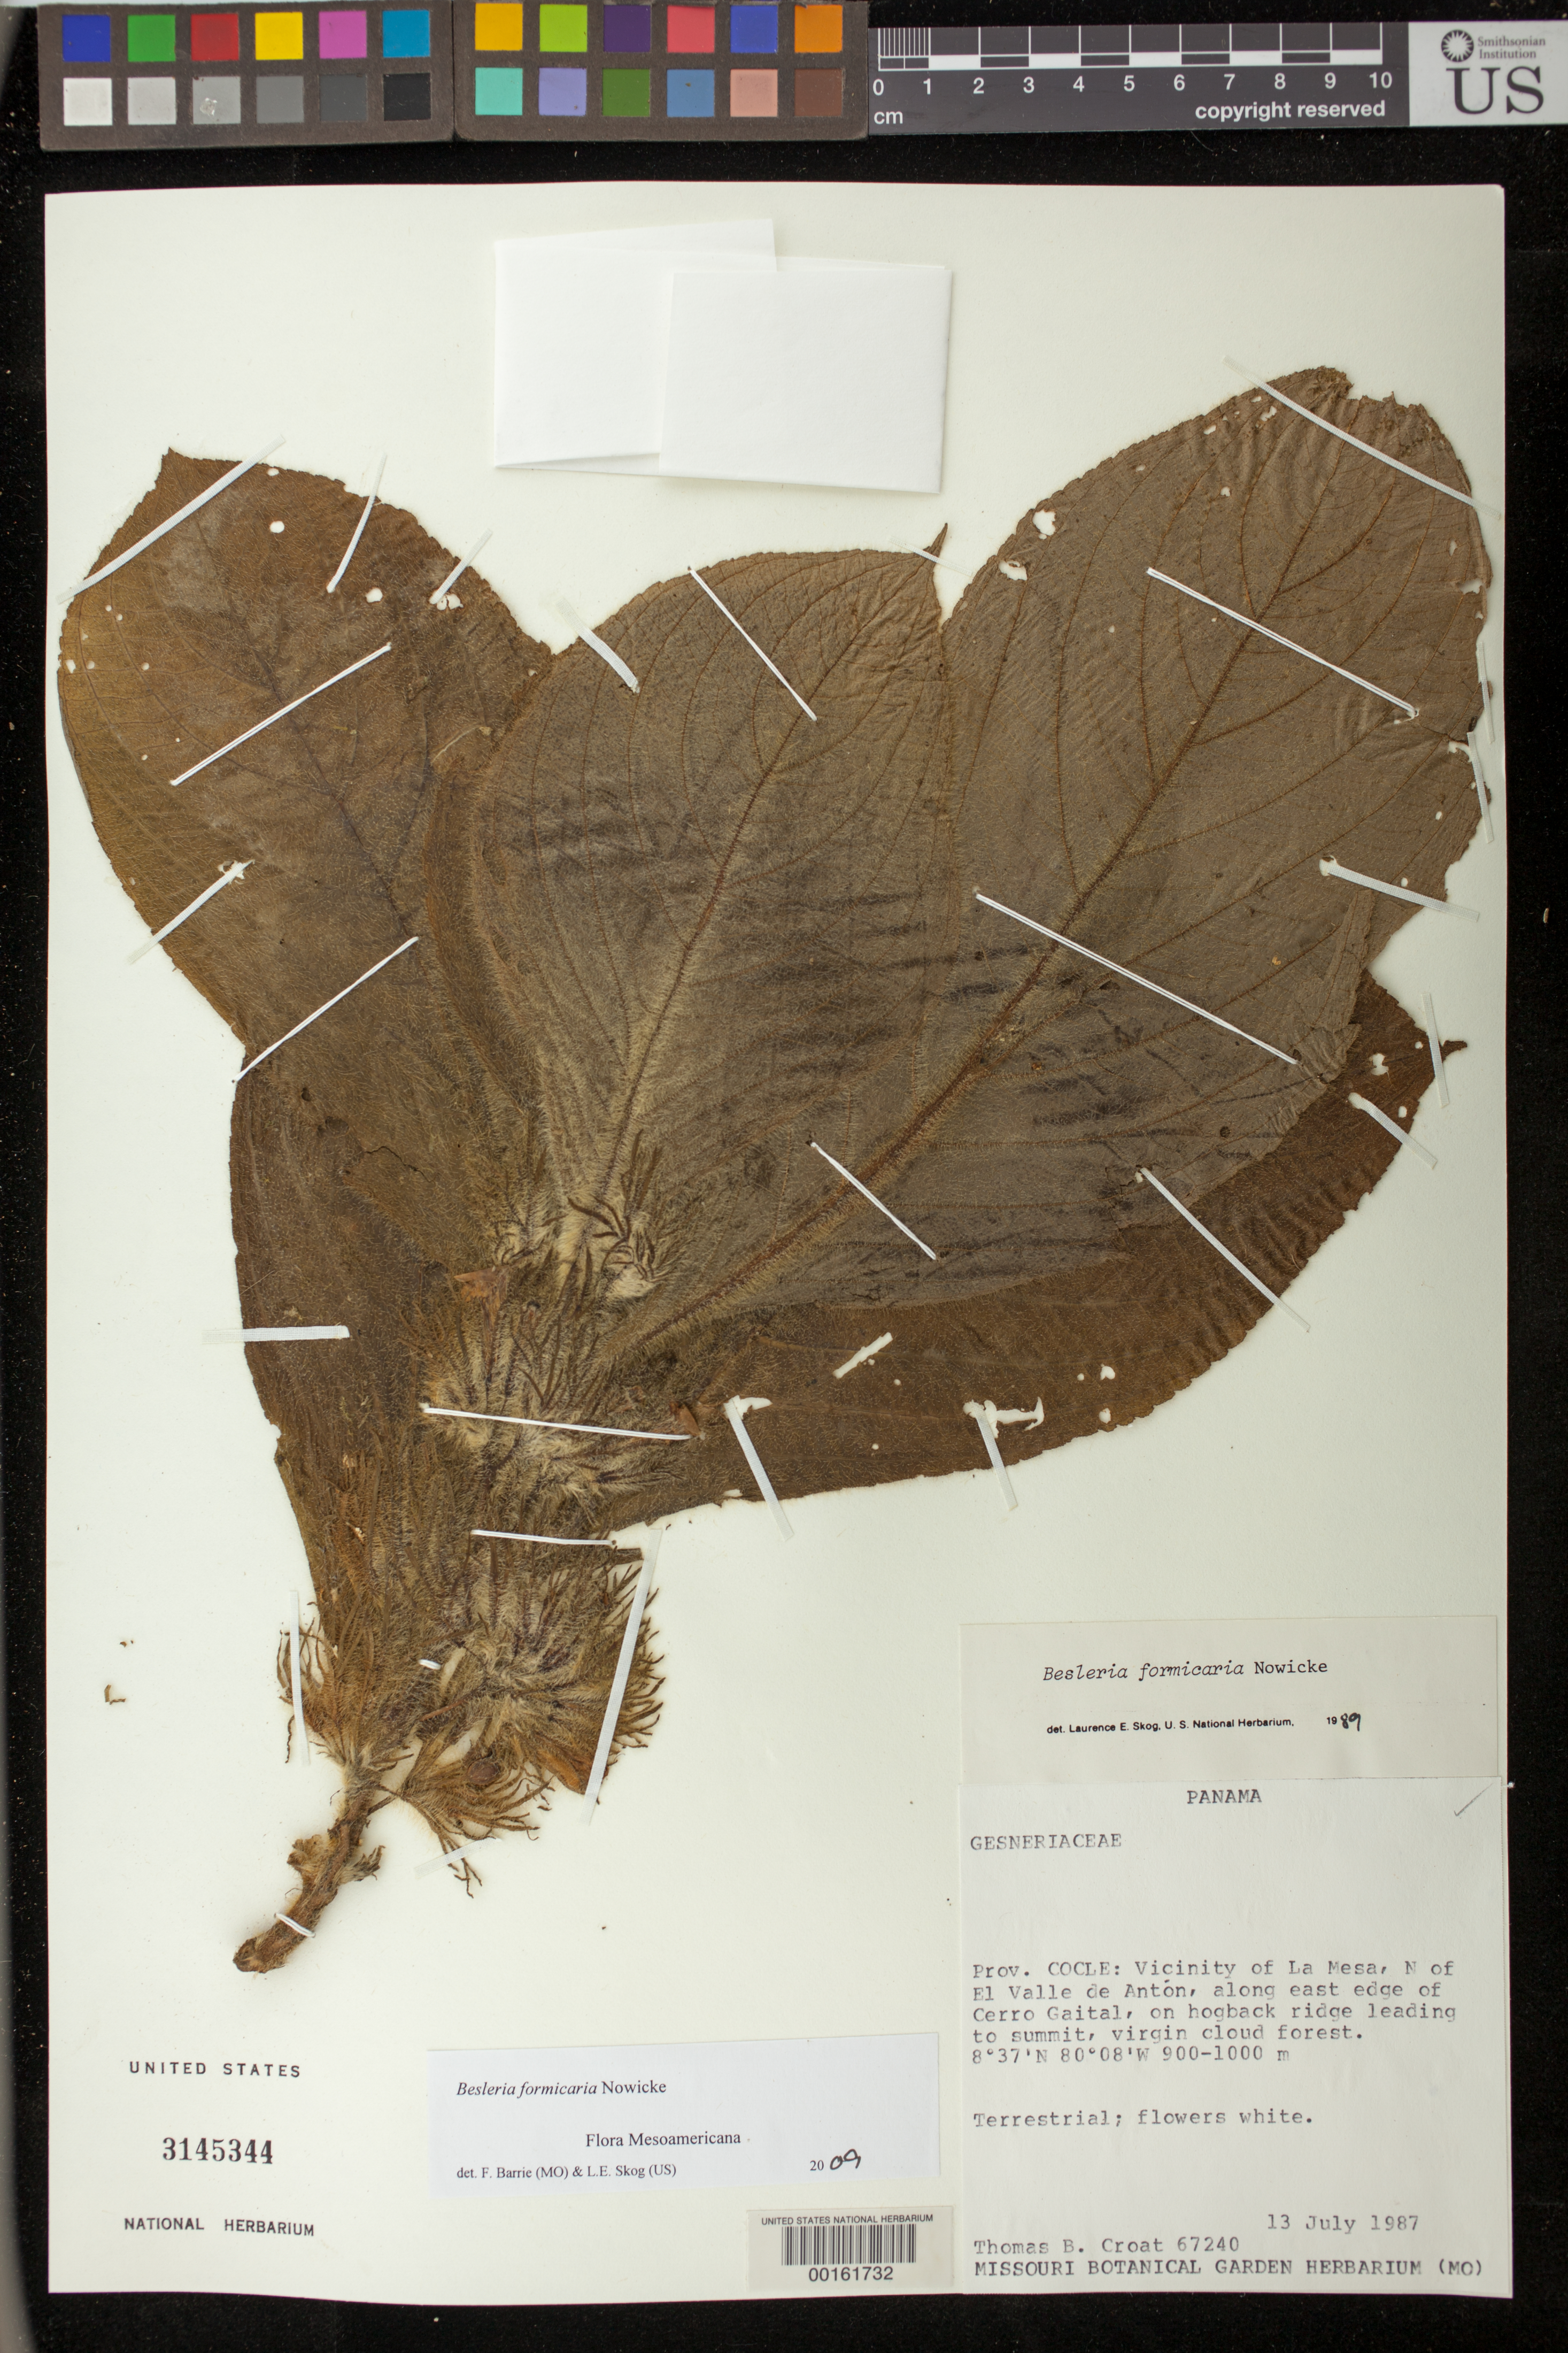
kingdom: Plantae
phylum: Tracheophyta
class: Magnoliopsida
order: Lamiales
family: Gesneriaceae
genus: Besleria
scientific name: Besleria formicaria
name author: Nowicke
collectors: T. B. Croat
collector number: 67240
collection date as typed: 13 Jul 1987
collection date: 1987-07-13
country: Panama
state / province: Coclé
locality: Vicinity of La Mesa, N of El Valle de Anton, along east edge of Cerro Gaital, on hogback ridge leading to summit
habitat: Virgin cloud forest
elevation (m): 900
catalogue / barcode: US 3145344